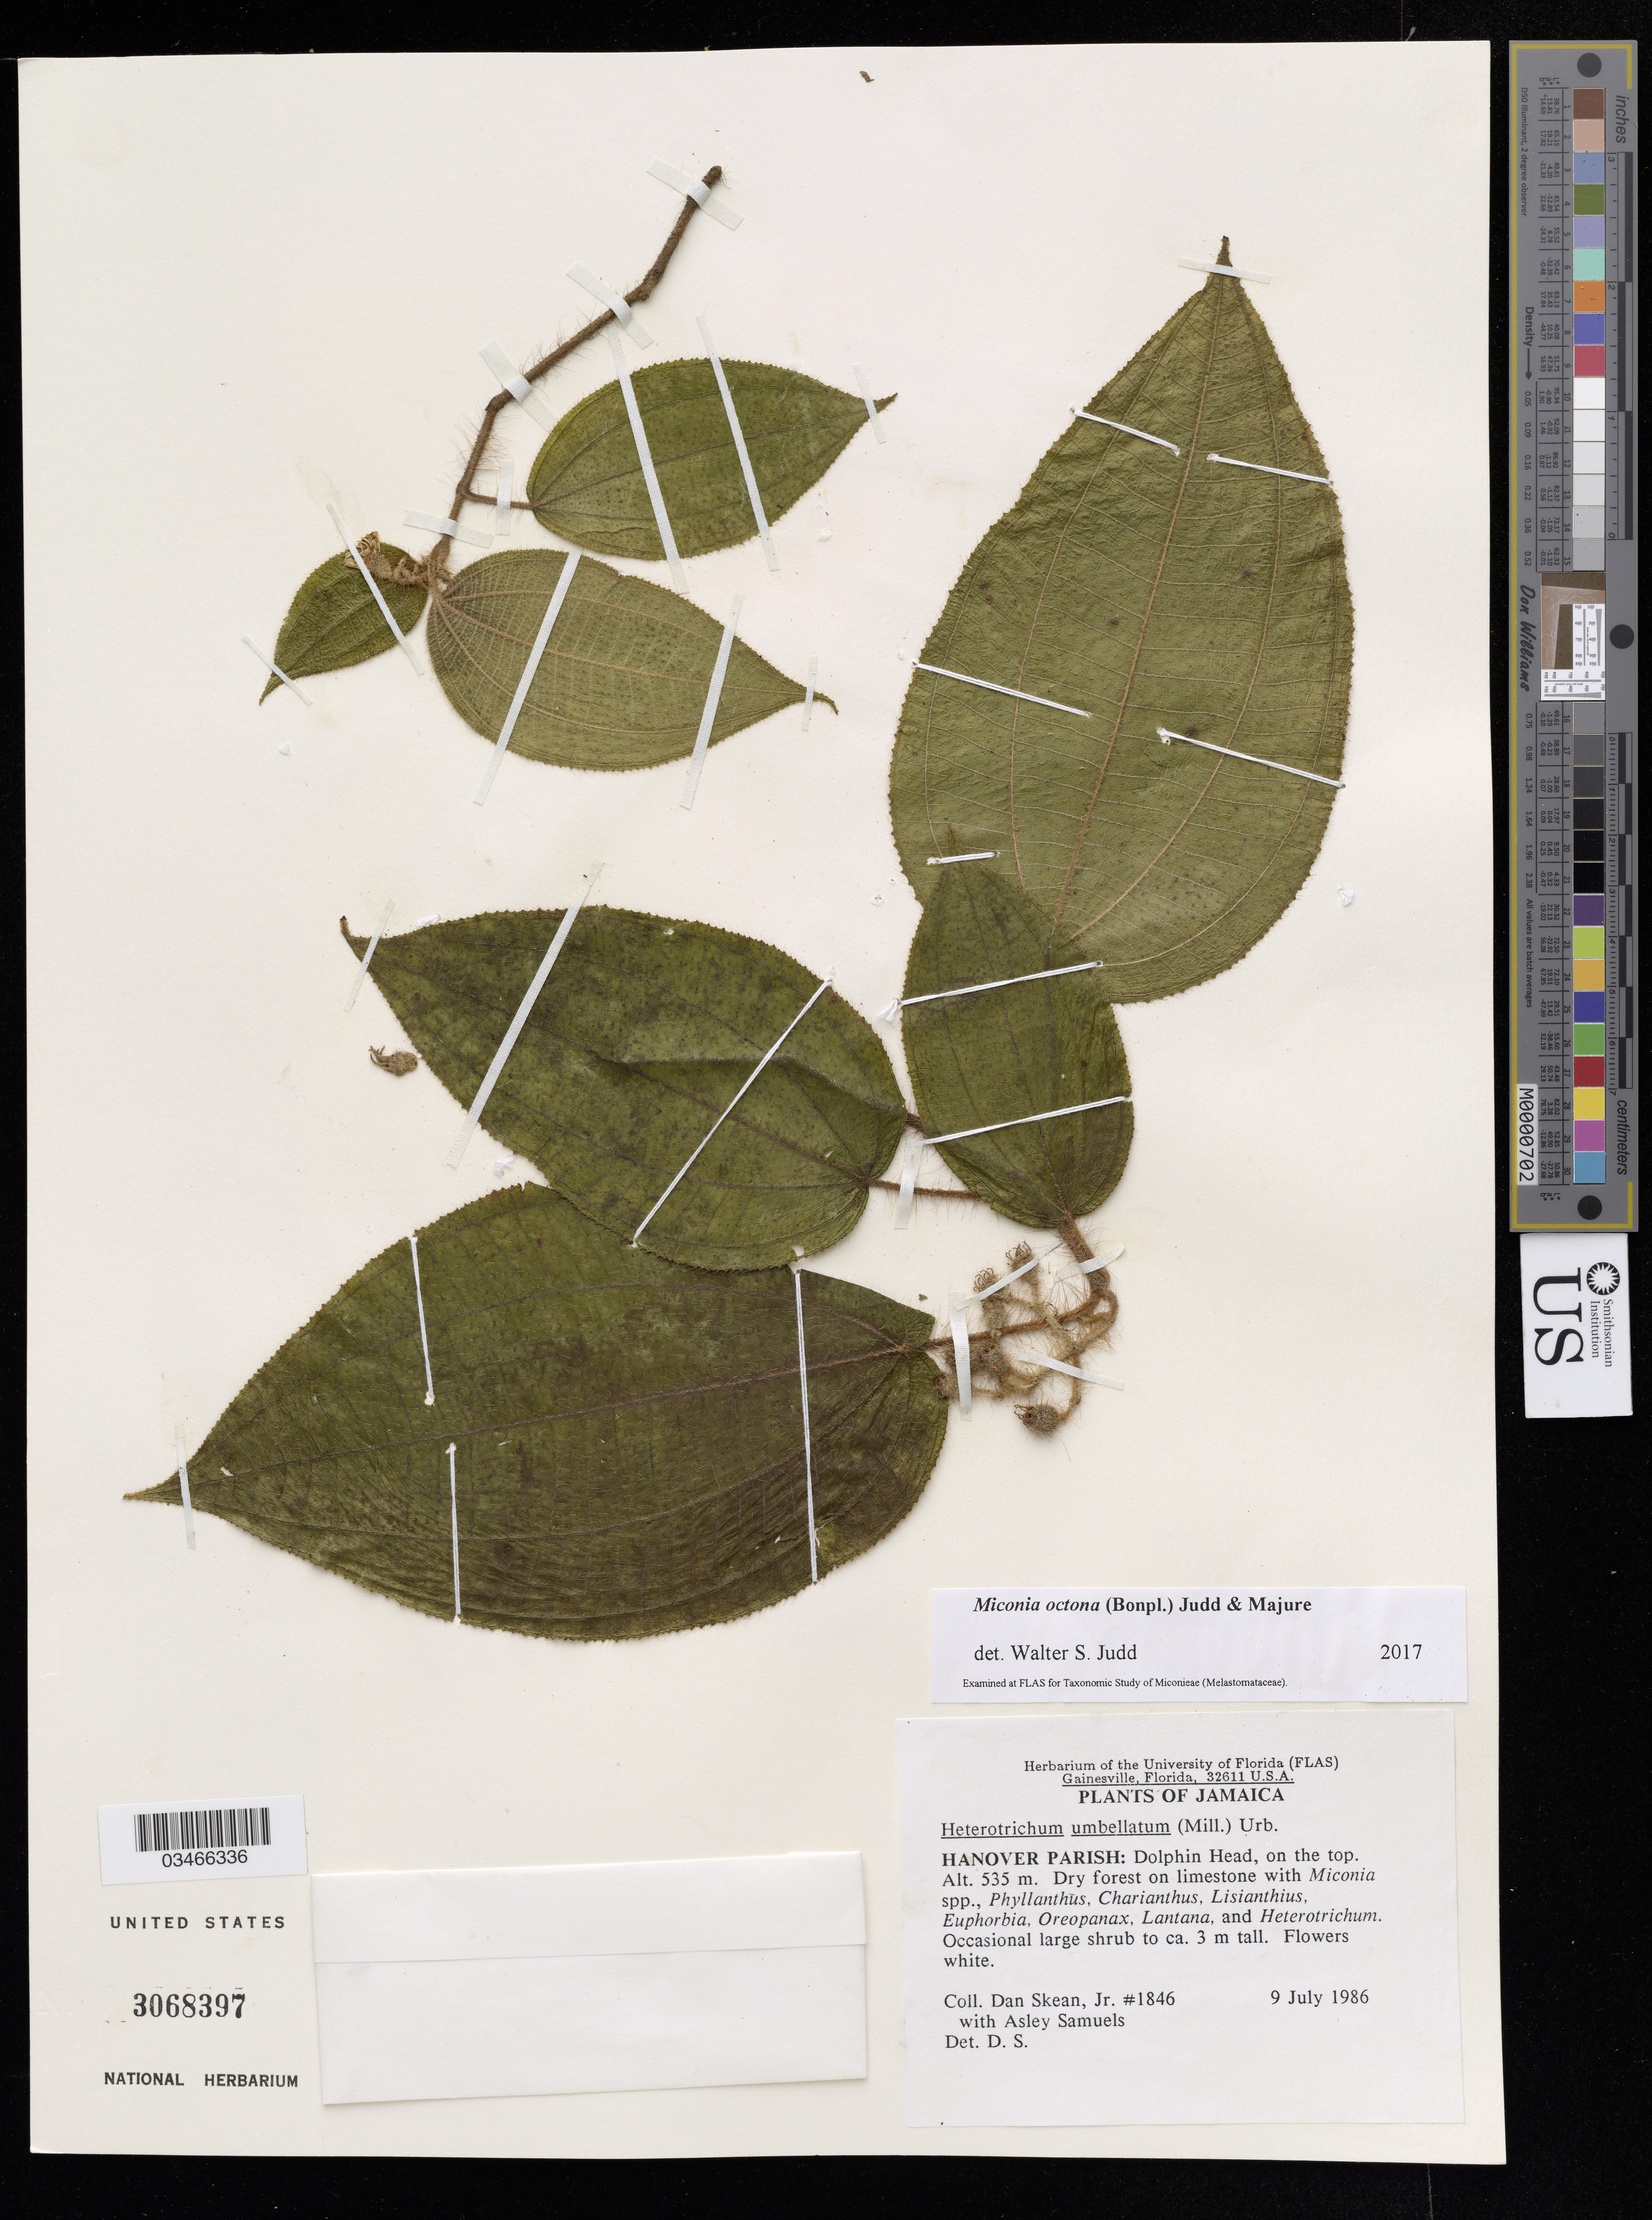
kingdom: Plantae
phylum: Tracheophyta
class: Magnoliopsida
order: Myrtales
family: Melastomataceae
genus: Miconia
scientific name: Miconia octona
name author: (Bonpl.) Judd & Majure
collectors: D. Skean & A. Samuels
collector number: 1846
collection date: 1986-07-09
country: Jamaica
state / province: Hanover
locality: Dolphin Head, on the top.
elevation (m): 535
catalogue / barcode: US 3068397